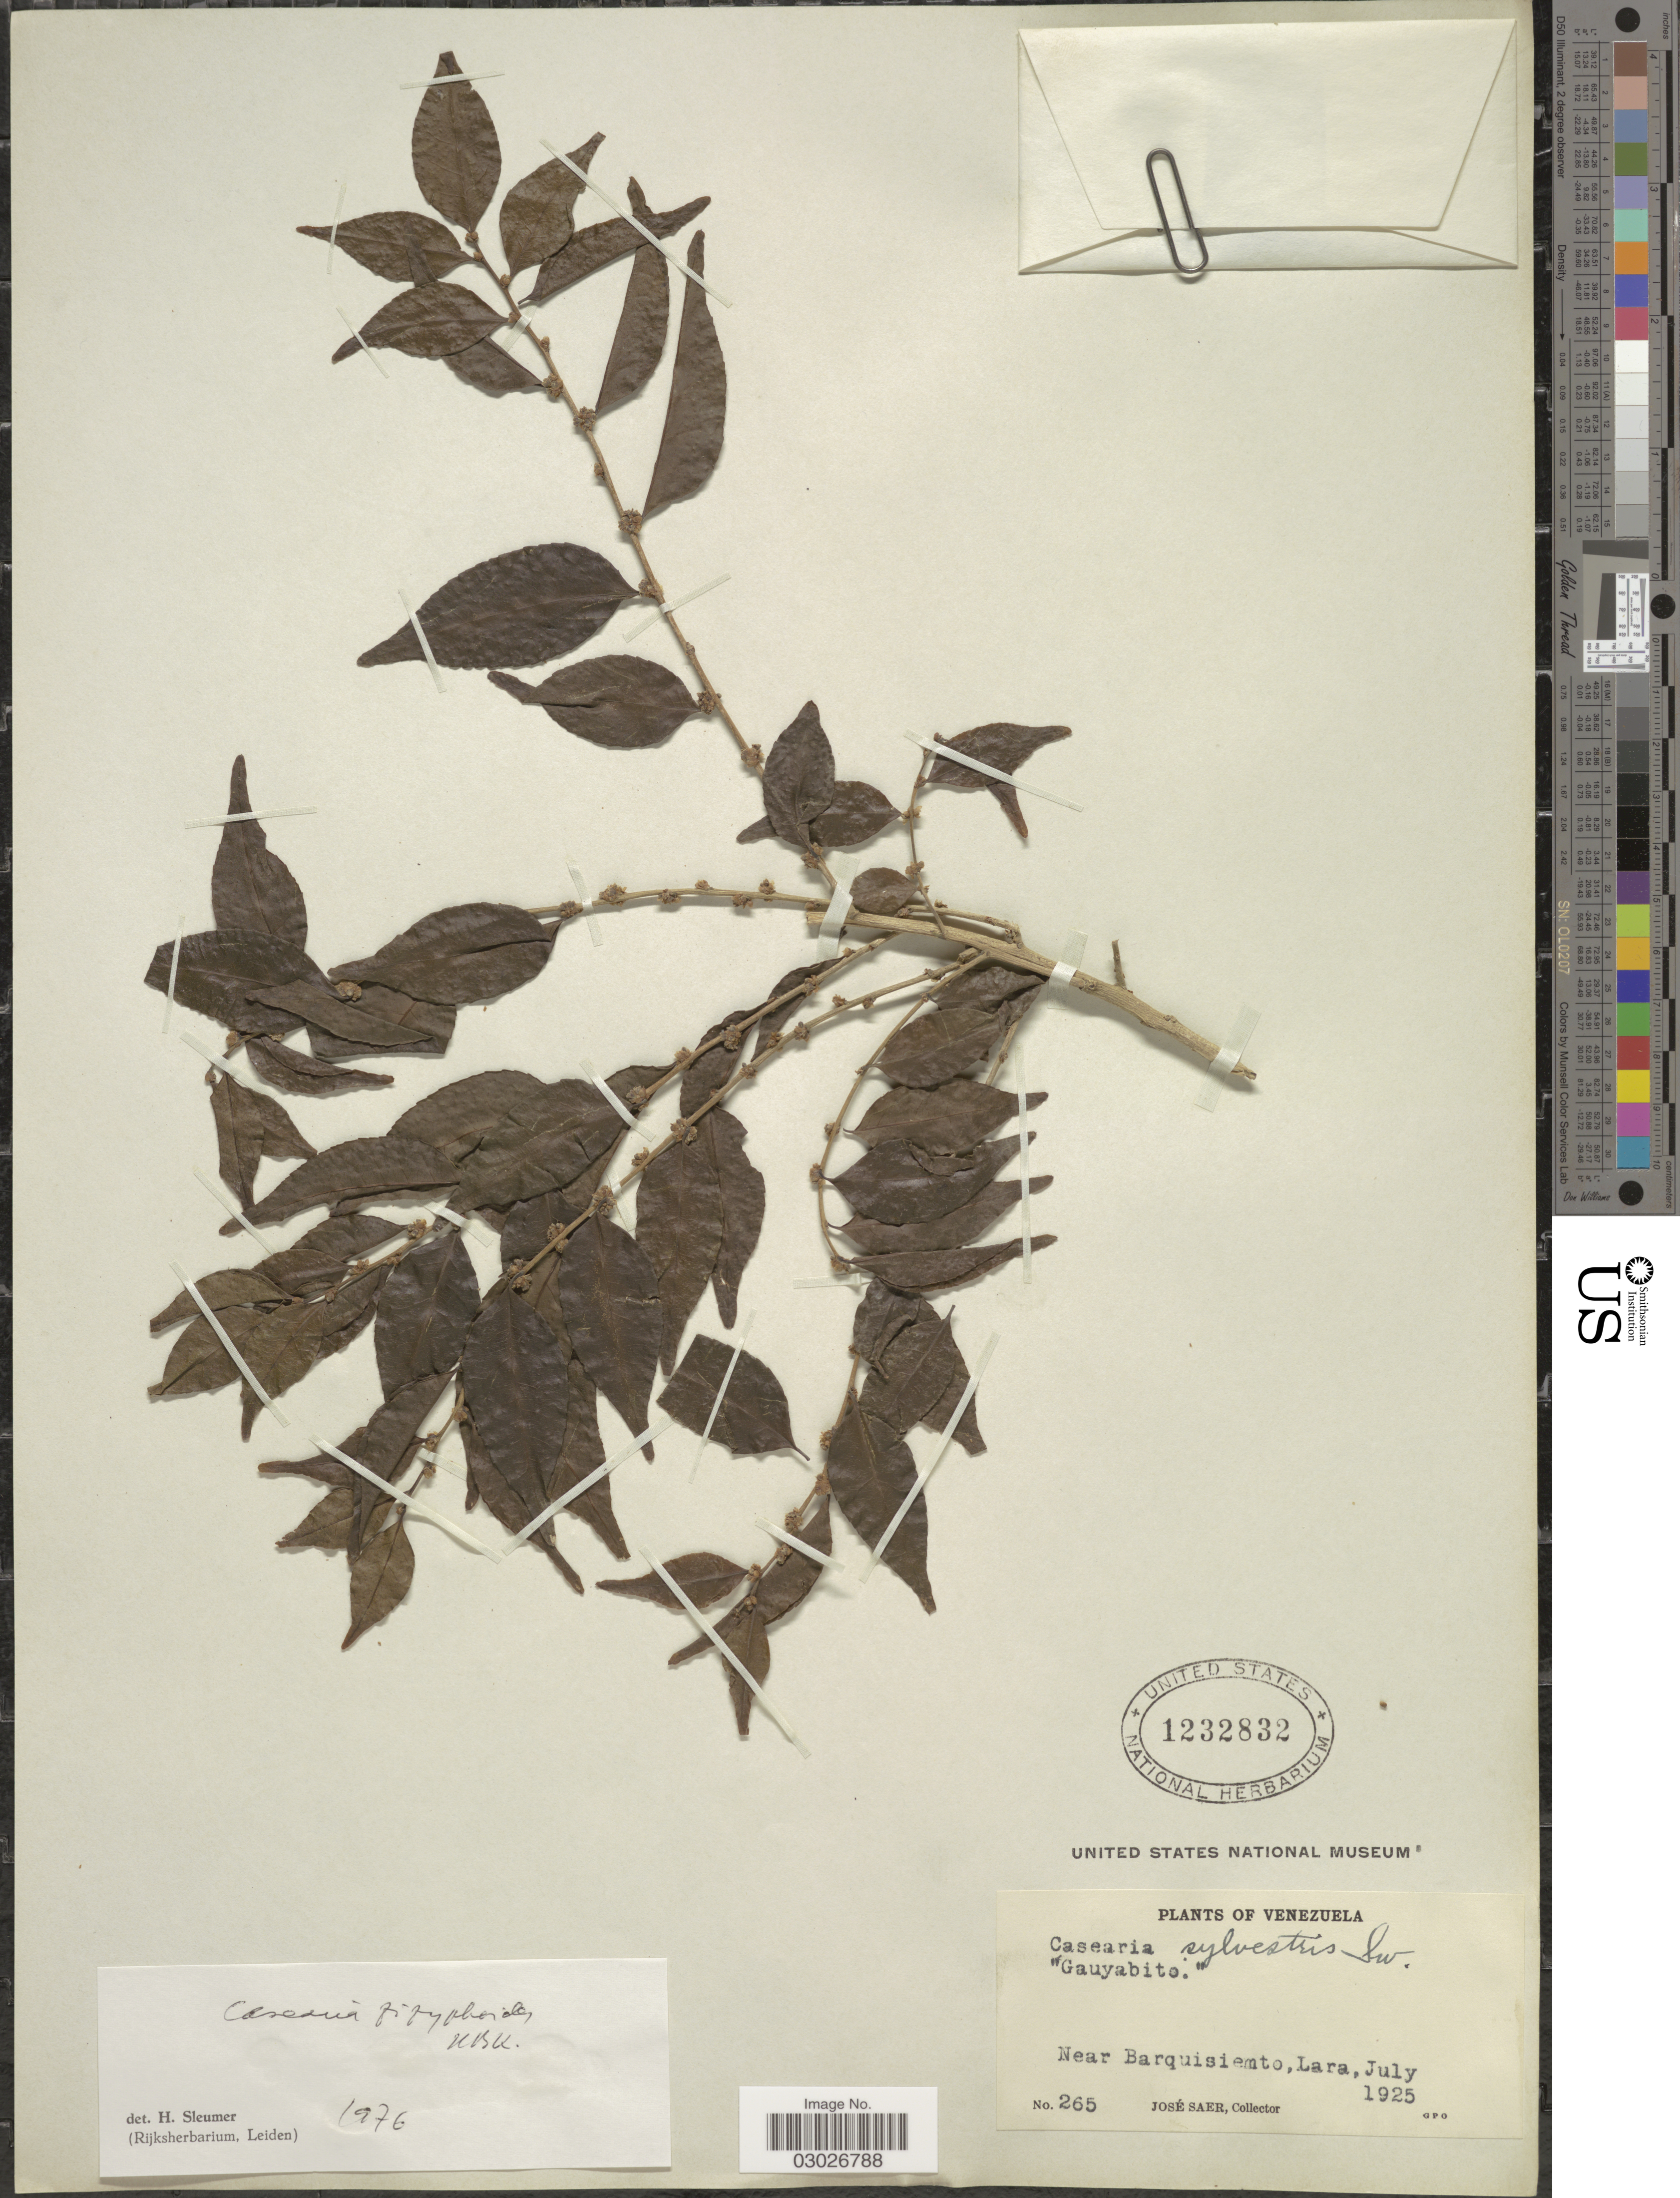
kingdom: Plantae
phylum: Tracheophyta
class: Magnoliopsida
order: Malpighiales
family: Salicaceae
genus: Casearia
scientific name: Casearia zizyphoides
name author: Kunth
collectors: J. Saer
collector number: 265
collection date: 1925-07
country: Venezuela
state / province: Lara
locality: Near Barquisiemto.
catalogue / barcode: US 1232832